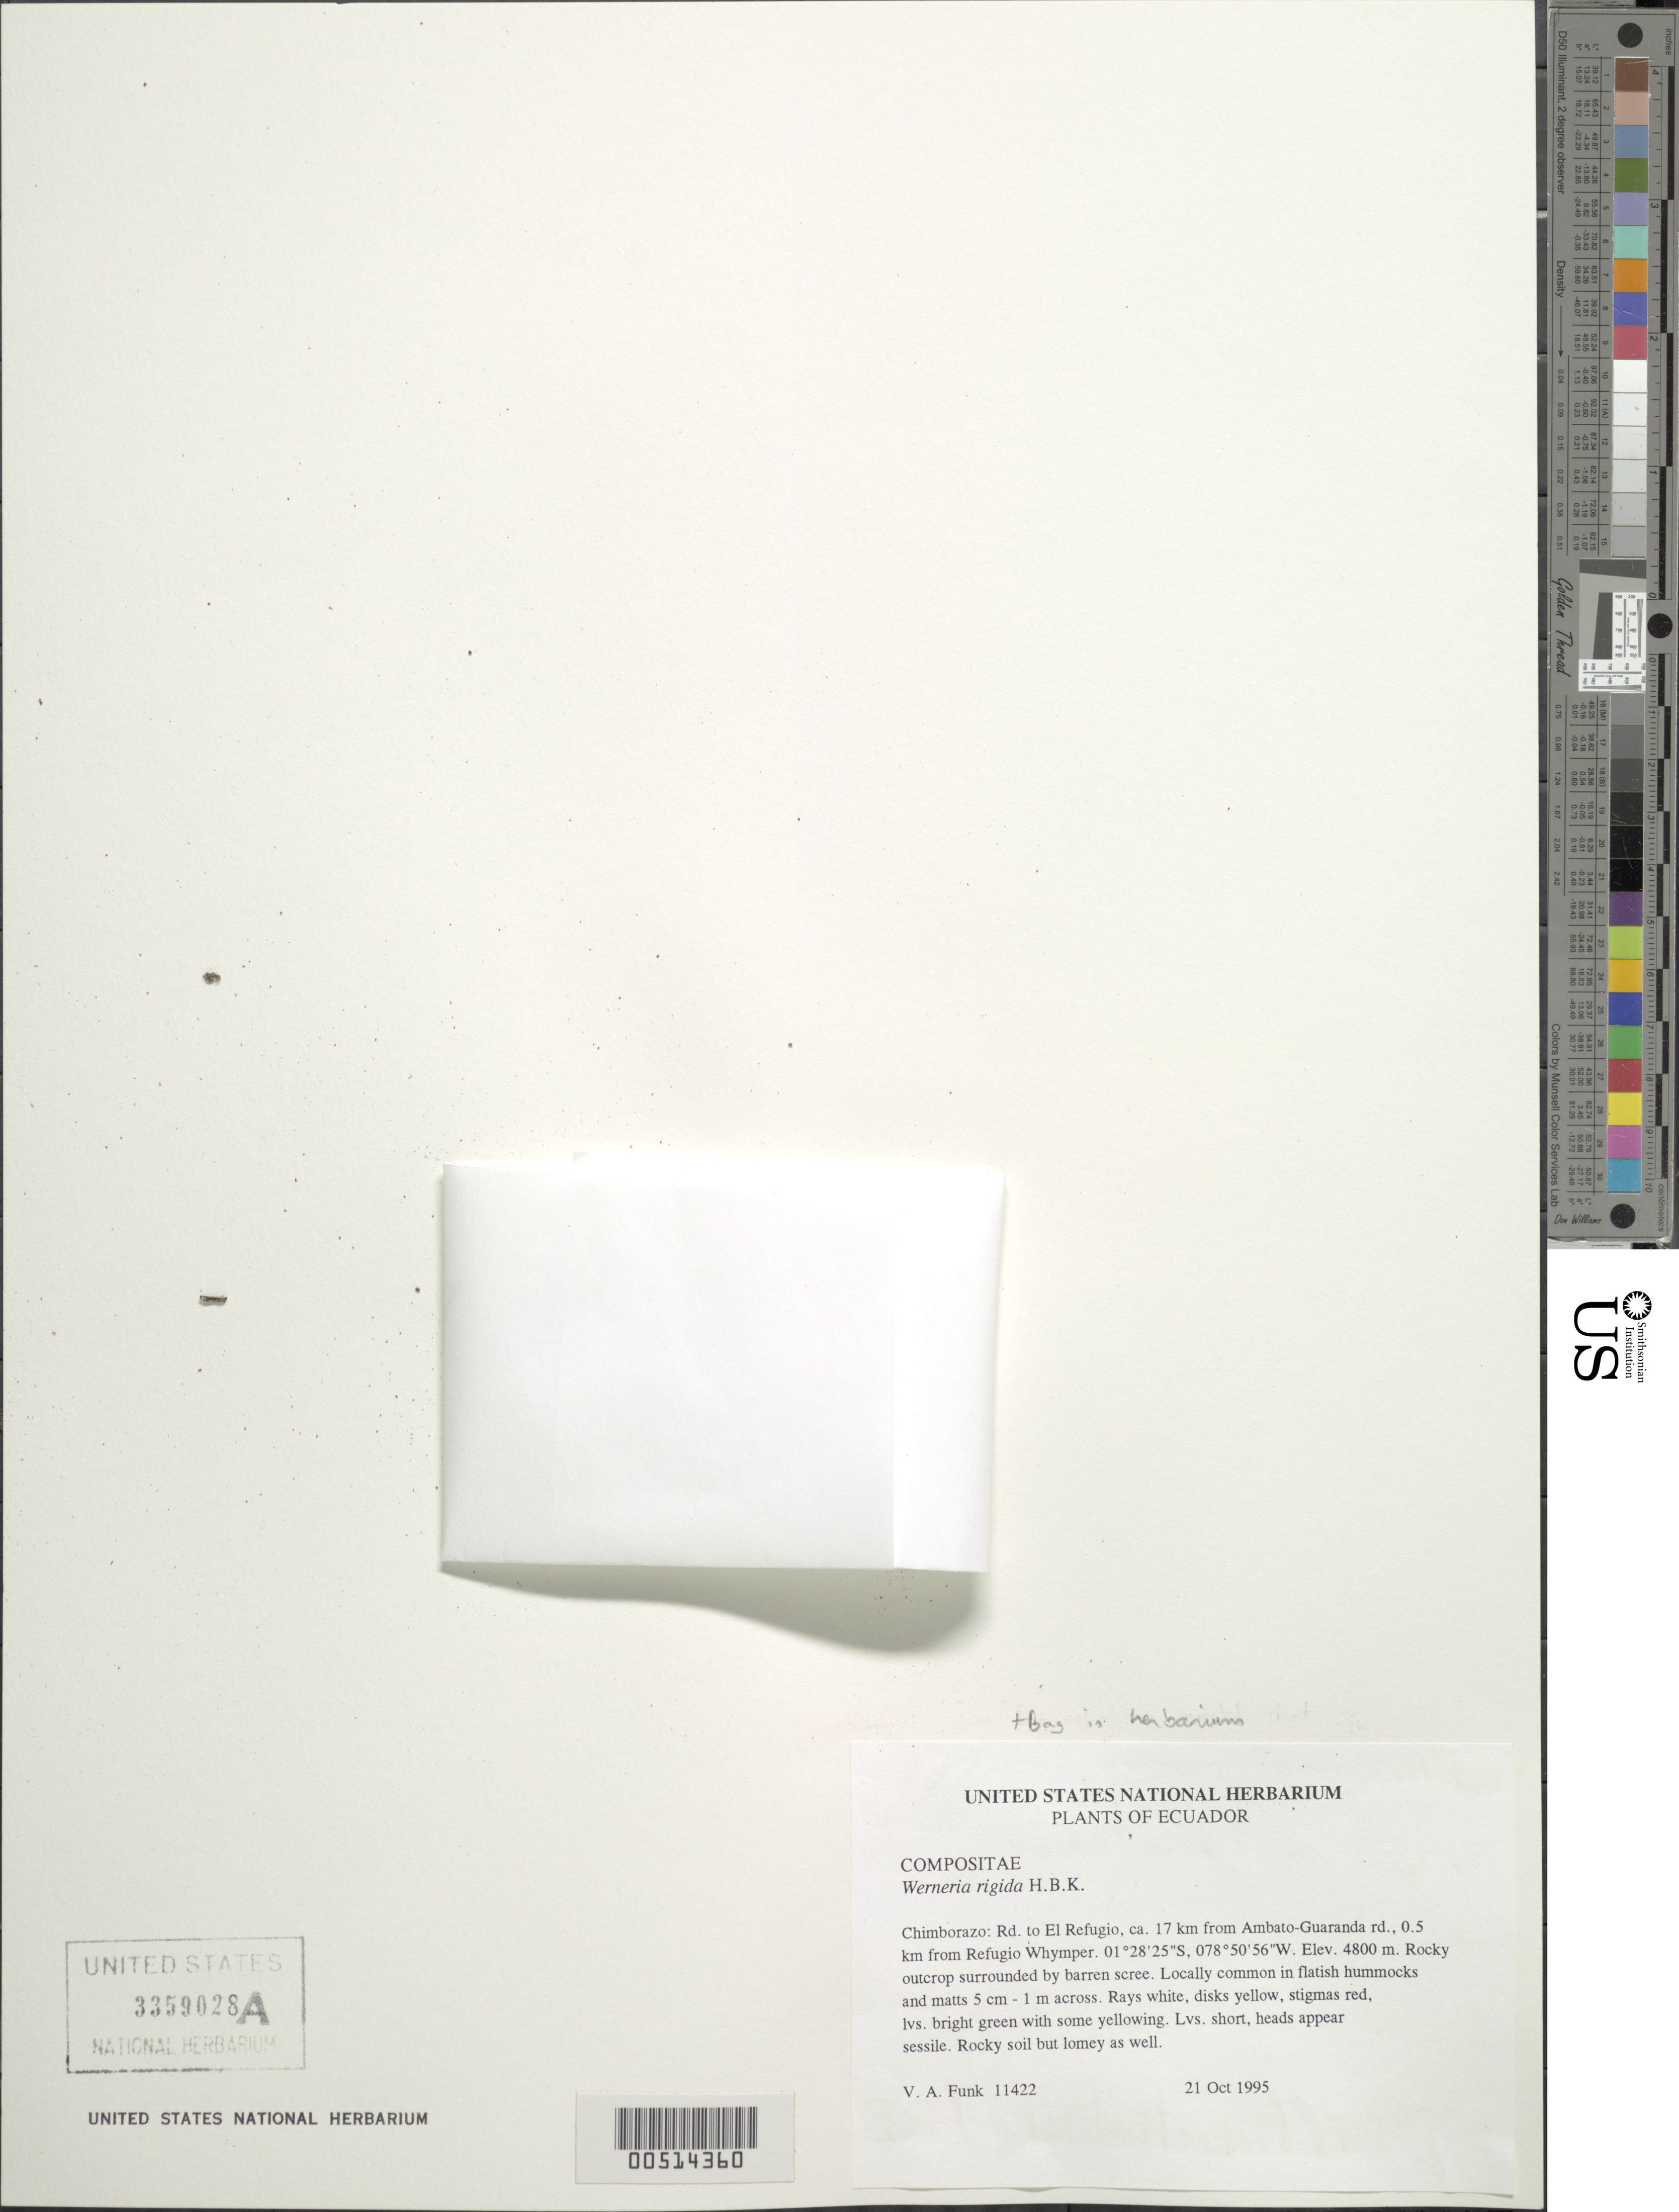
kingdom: Plantae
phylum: Tracheophyta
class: Magnoliopsida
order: Asterales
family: Asteraceae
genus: Xenophyllum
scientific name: Xenophyllum rigidum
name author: (Kunth) V.A. Funk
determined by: Funk, Vicki A., (BOT), Smithsonian Institution - National Museum of Natural History (UNITED STATES)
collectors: V. Funk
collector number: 11422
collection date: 1995-10-21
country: Ecuador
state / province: Chimborazo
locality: El Refugio road, ca. 17 km from Ambato-Guaranda rd., 0.5 km from Refugio Whymper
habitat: Rocky outcrop surrounded by barren scree. Rocky soil but lomey as well.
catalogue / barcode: US 3359028A